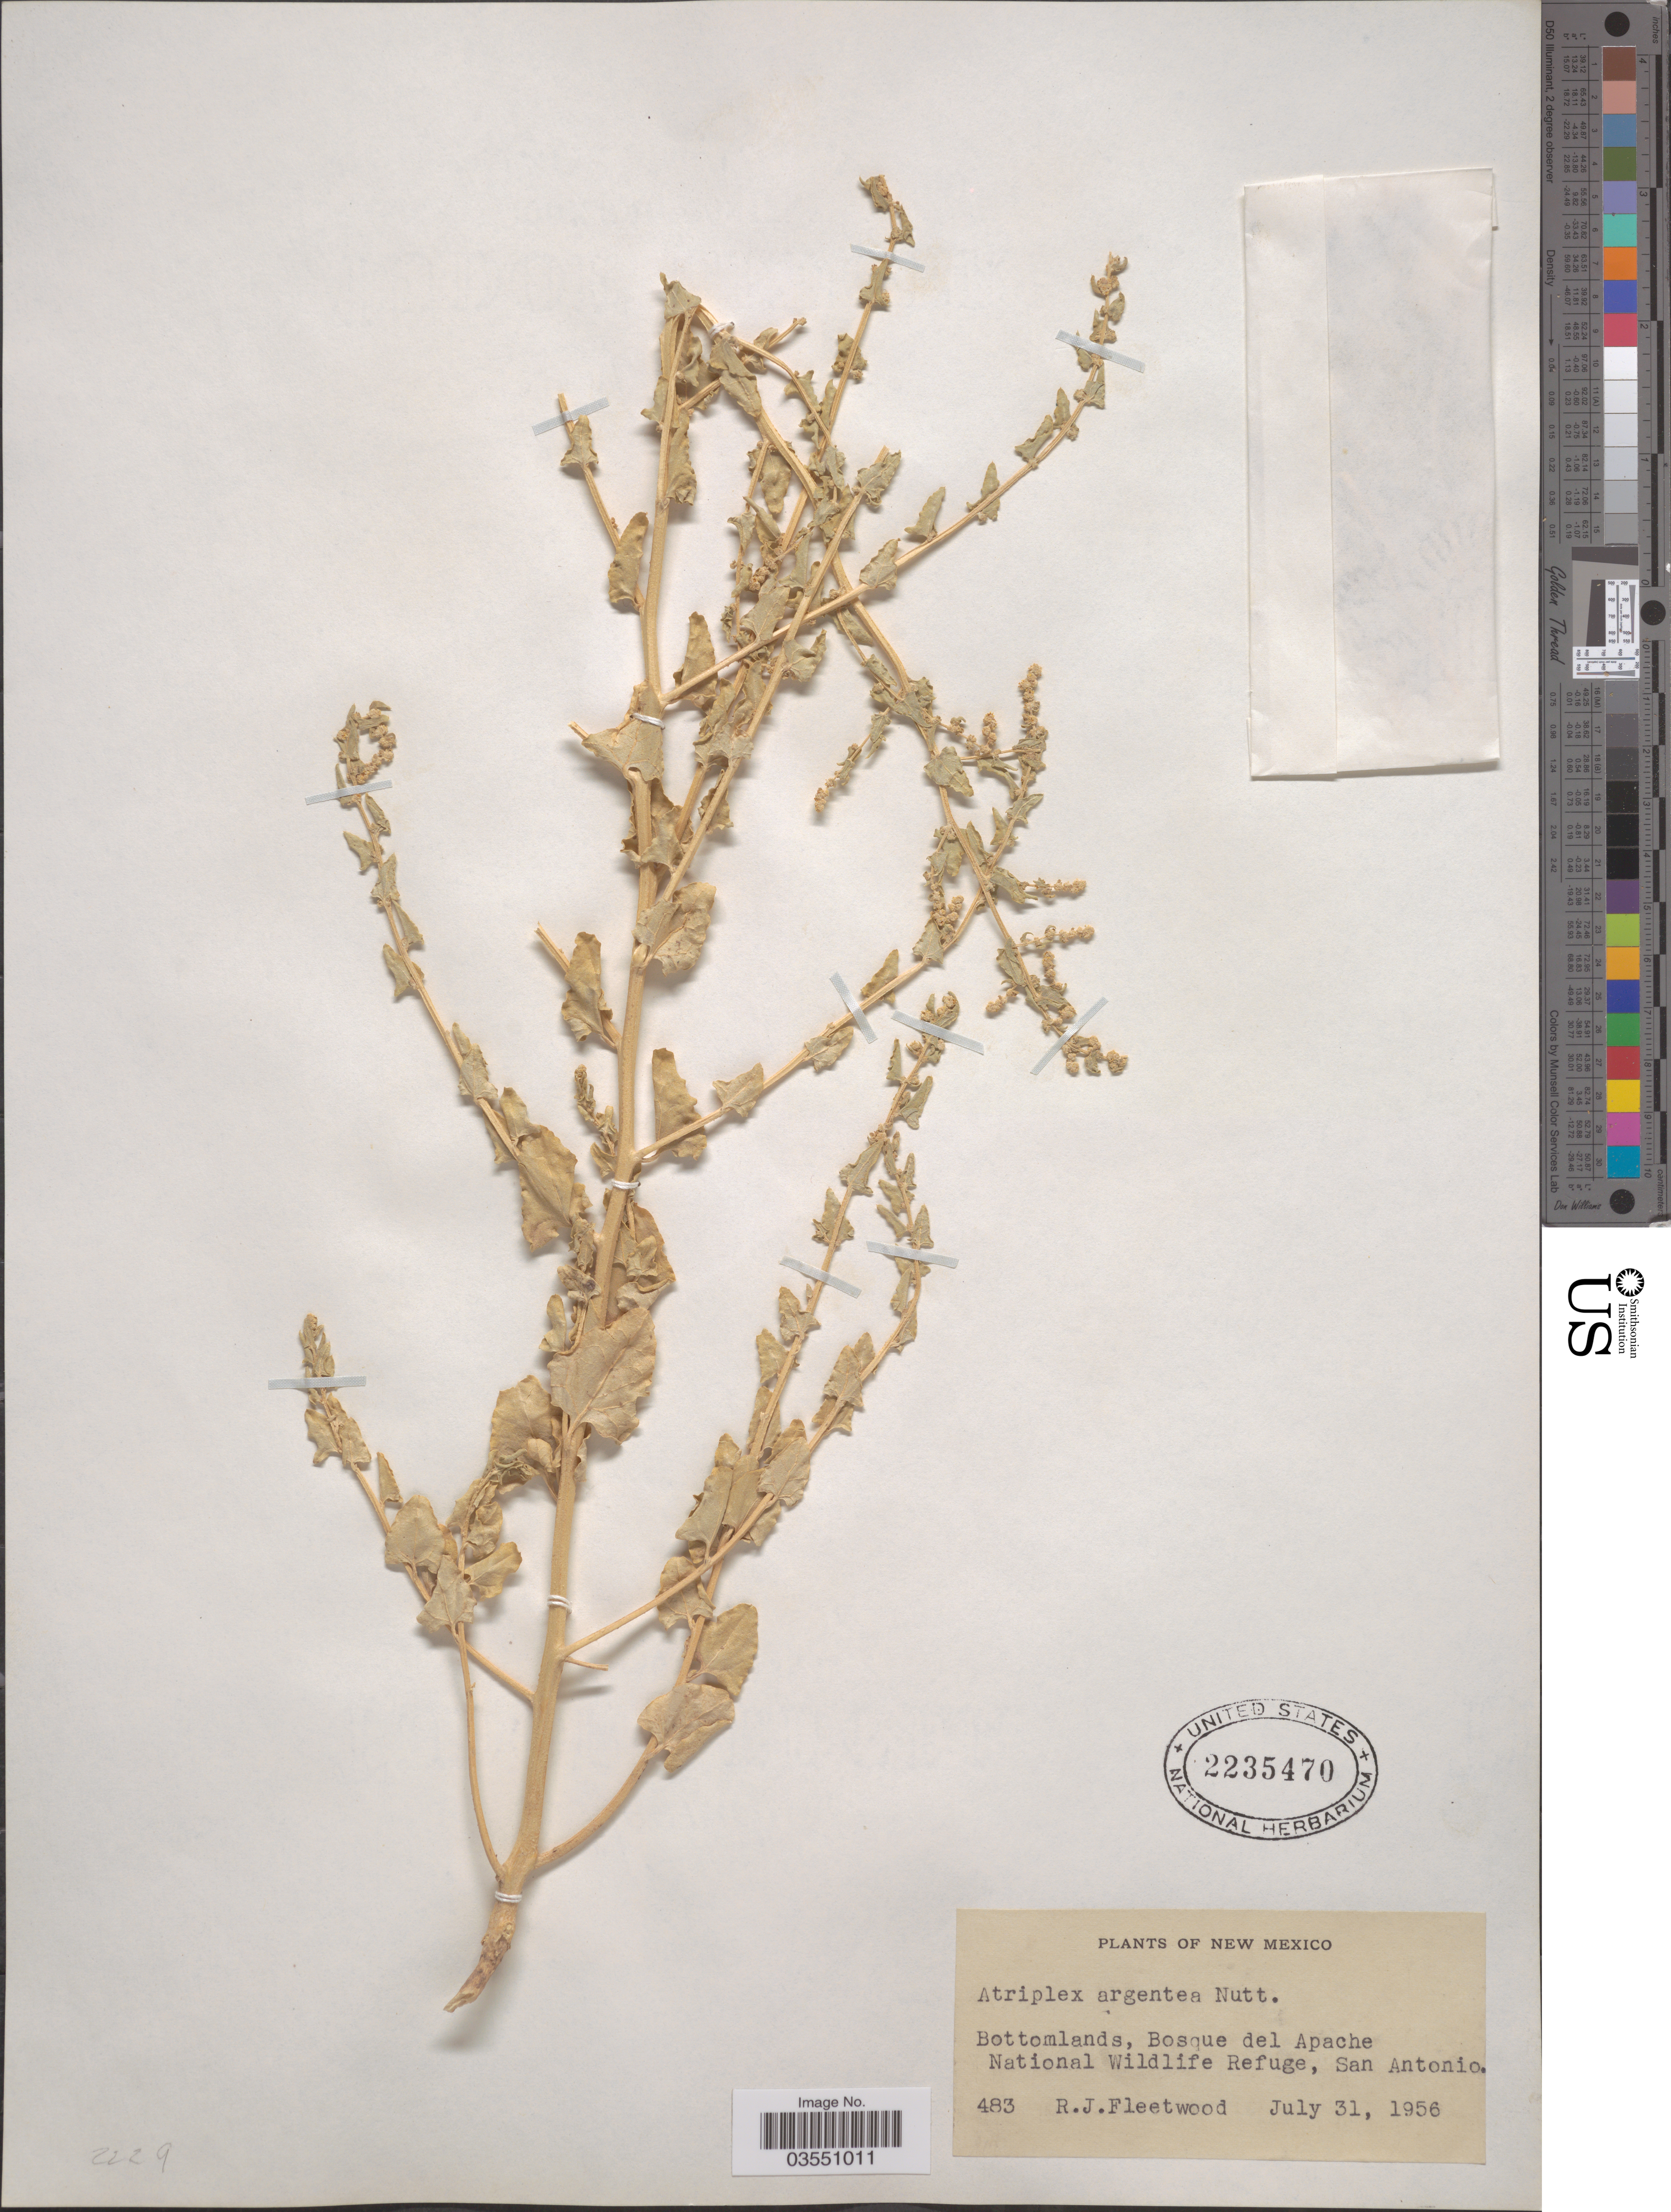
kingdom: Plantae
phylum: Tracheophyta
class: Magnoliopsida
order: Caryophyllales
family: Amaranthaceae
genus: Atriplex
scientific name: Atriplex argentea var. expansa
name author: (S. Watson) S.L. Welsh & Reveal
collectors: R. J. Fleetwood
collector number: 483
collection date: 1956-07-31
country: United States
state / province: New Mexico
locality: Bottomlands, Bosque del Apache National Wildlife Refuge, San Antonio.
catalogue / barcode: US 2235470